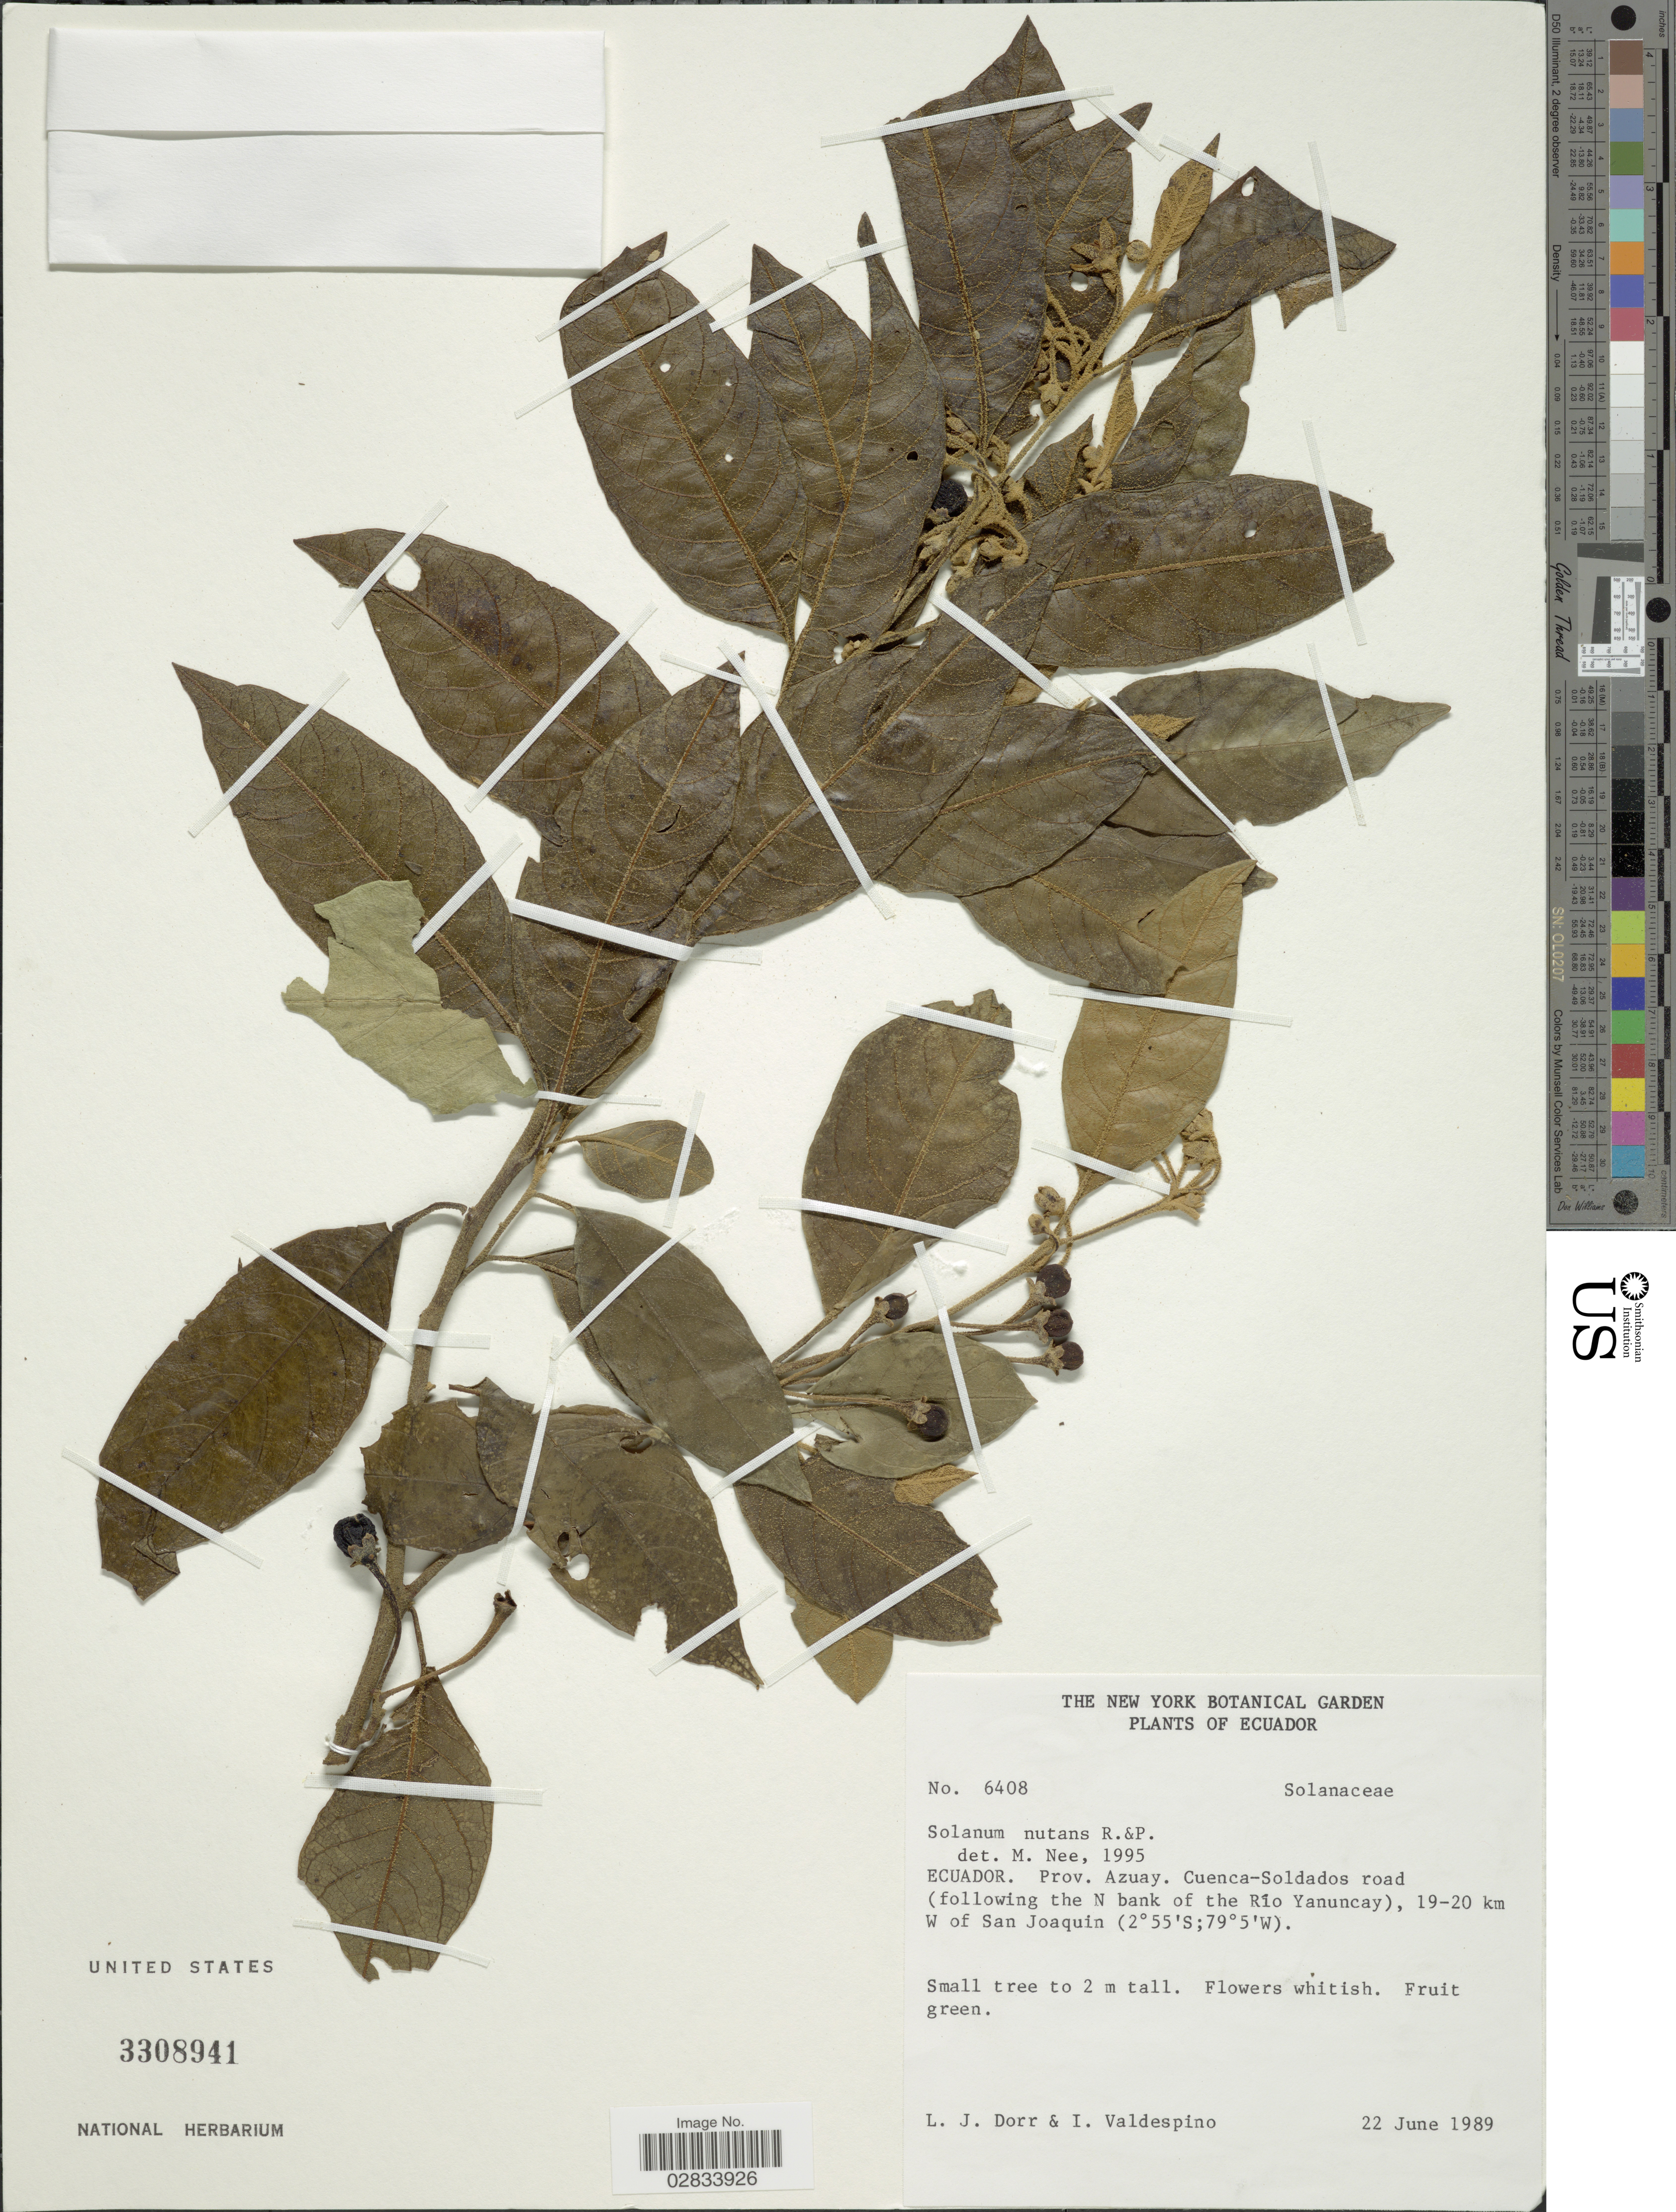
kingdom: Plantae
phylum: Tracheophyta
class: Magnoliopsida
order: Solanales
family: Solanaceae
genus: Solanum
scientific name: Solanum nutans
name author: Ruiz & Pav.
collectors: L. J. Dorr & I. A. Valdespino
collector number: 6408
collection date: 1989-06-22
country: Ecuador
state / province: Azuay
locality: Prov. Azuay, Cuenca-Soldados road (following the N bank of the Río Yanuncay), 19-20 km W of San Joaquin.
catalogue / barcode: US 3308941